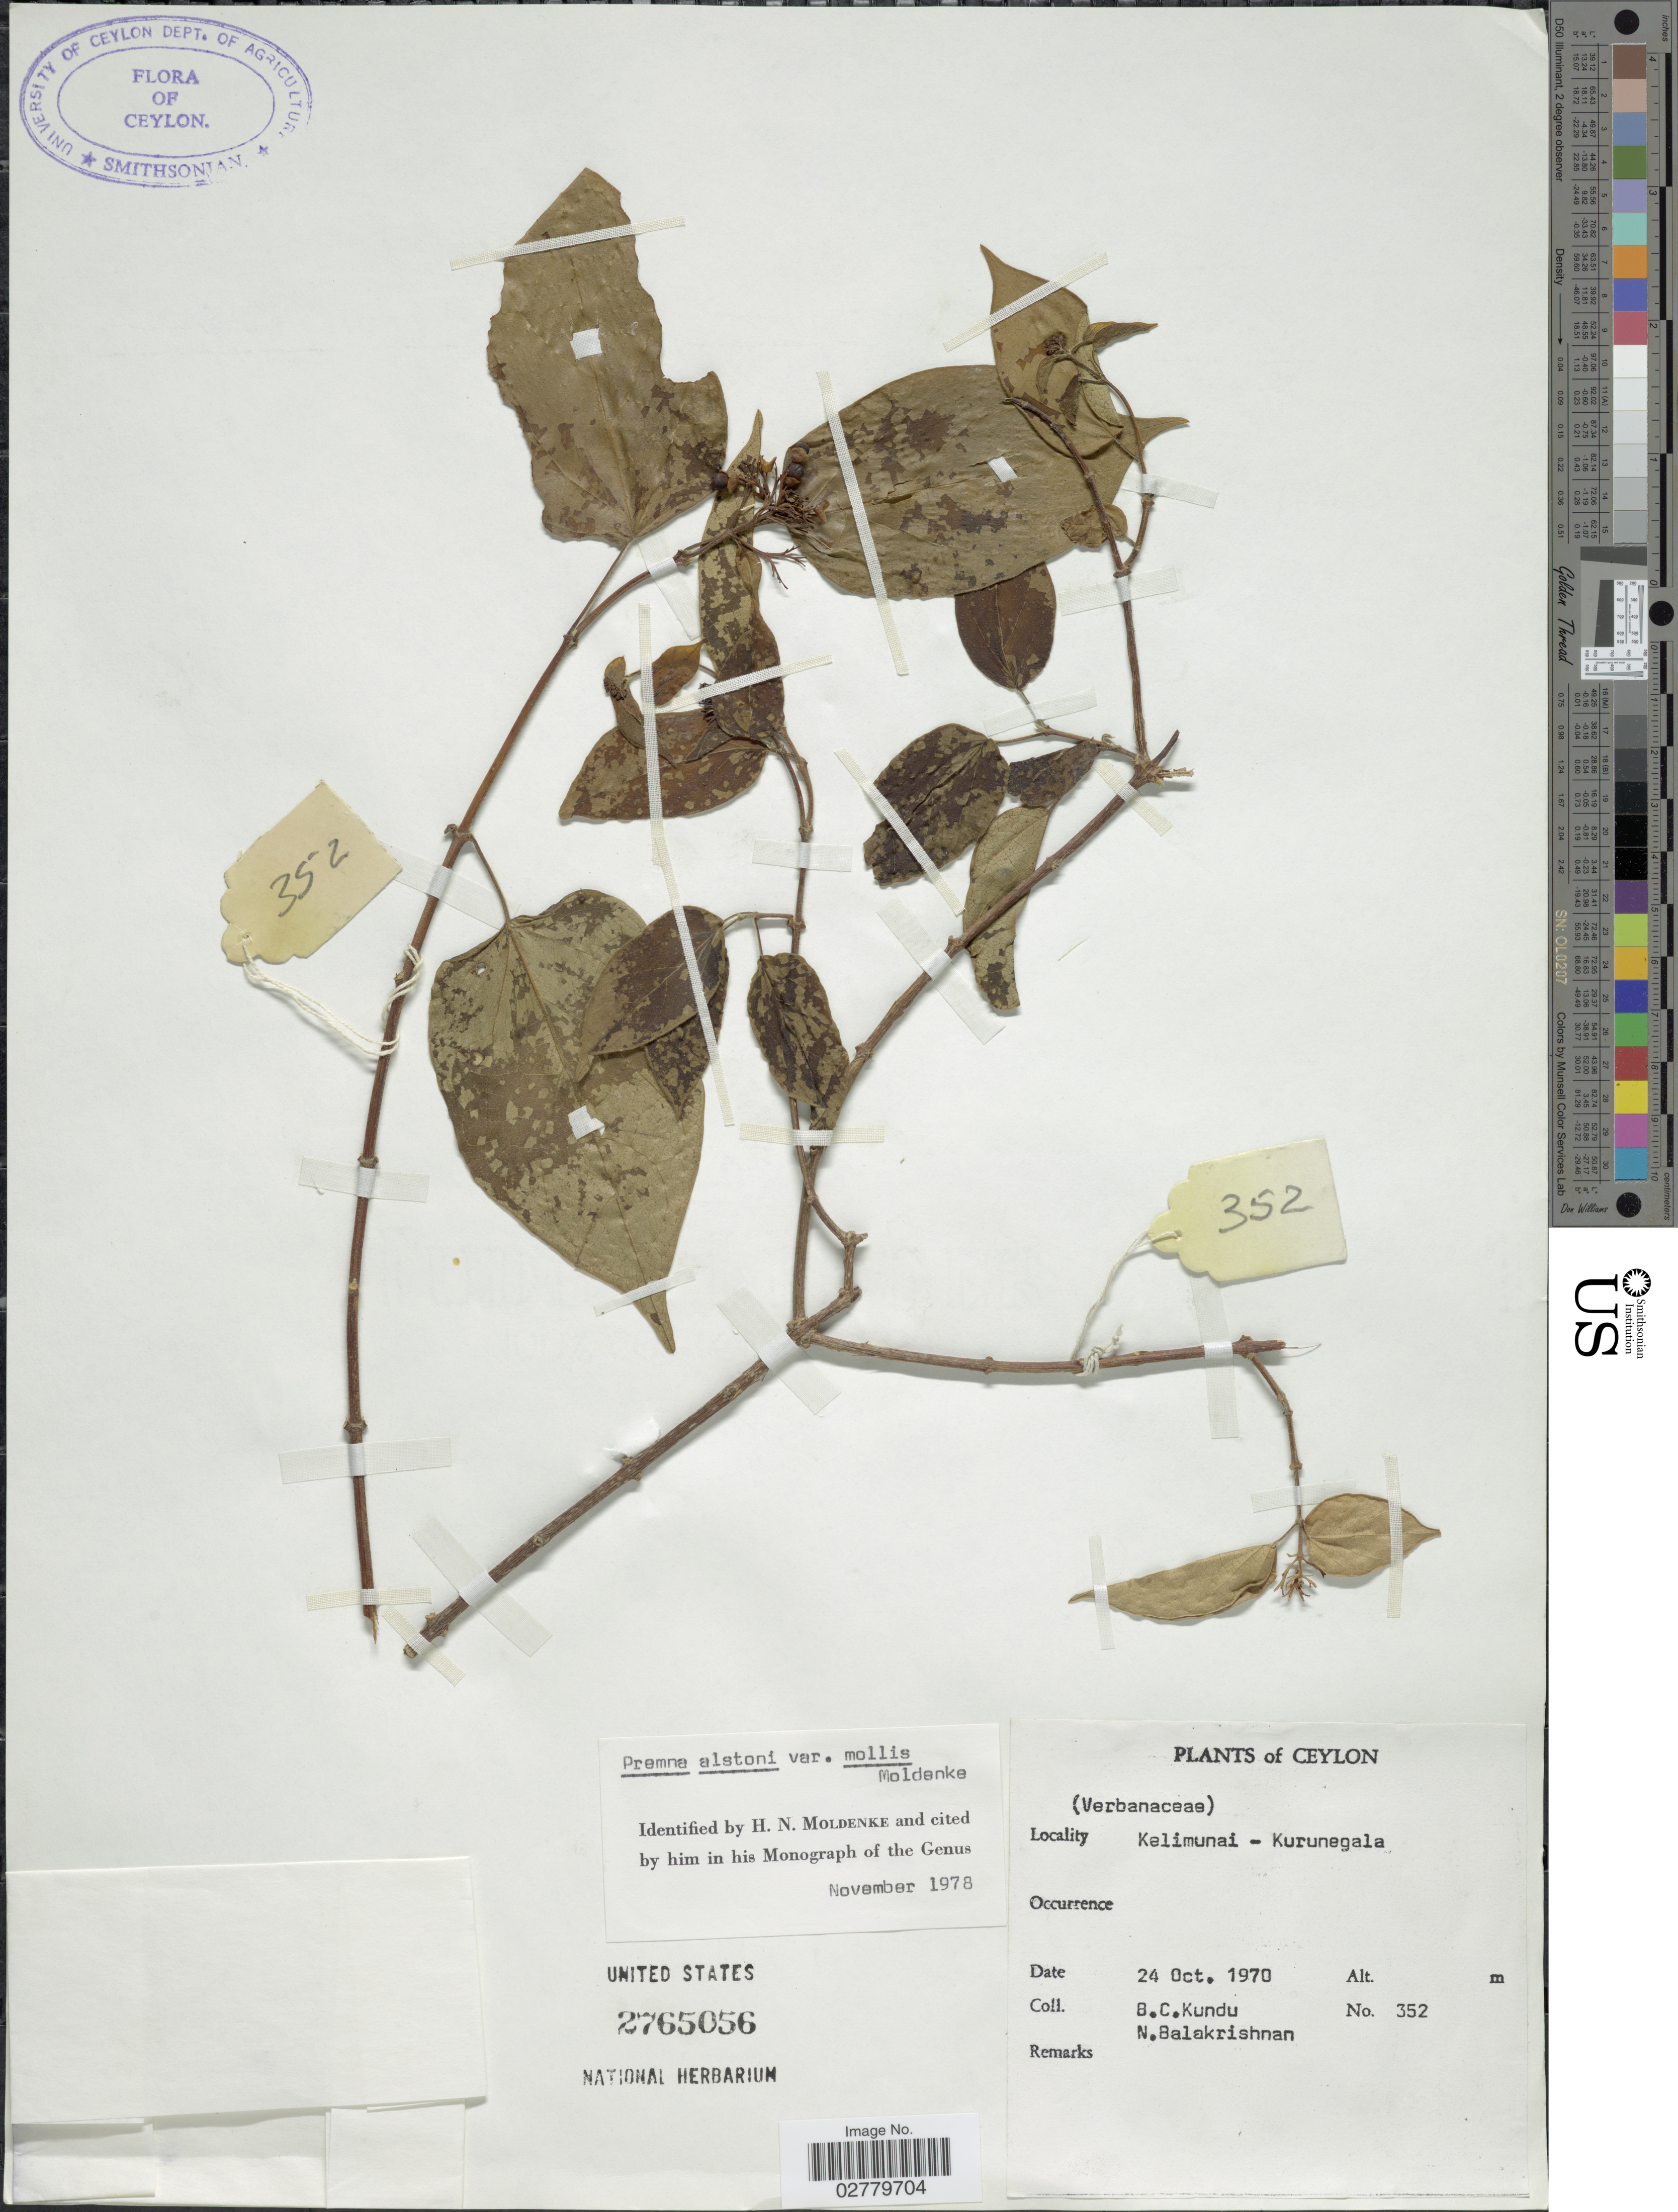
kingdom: Plantae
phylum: Tracheophyta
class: Magnoliopsida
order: Lamiales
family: Lamiaceae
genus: Premna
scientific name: Premna alstonii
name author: Moldenke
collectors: B. C. Kundu & N. Balakrishnan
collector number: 352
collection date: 1970-10-24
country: Sri Lanka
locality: Ceylon. Kelimunai- Kurunegala.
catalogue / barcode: US 2765056